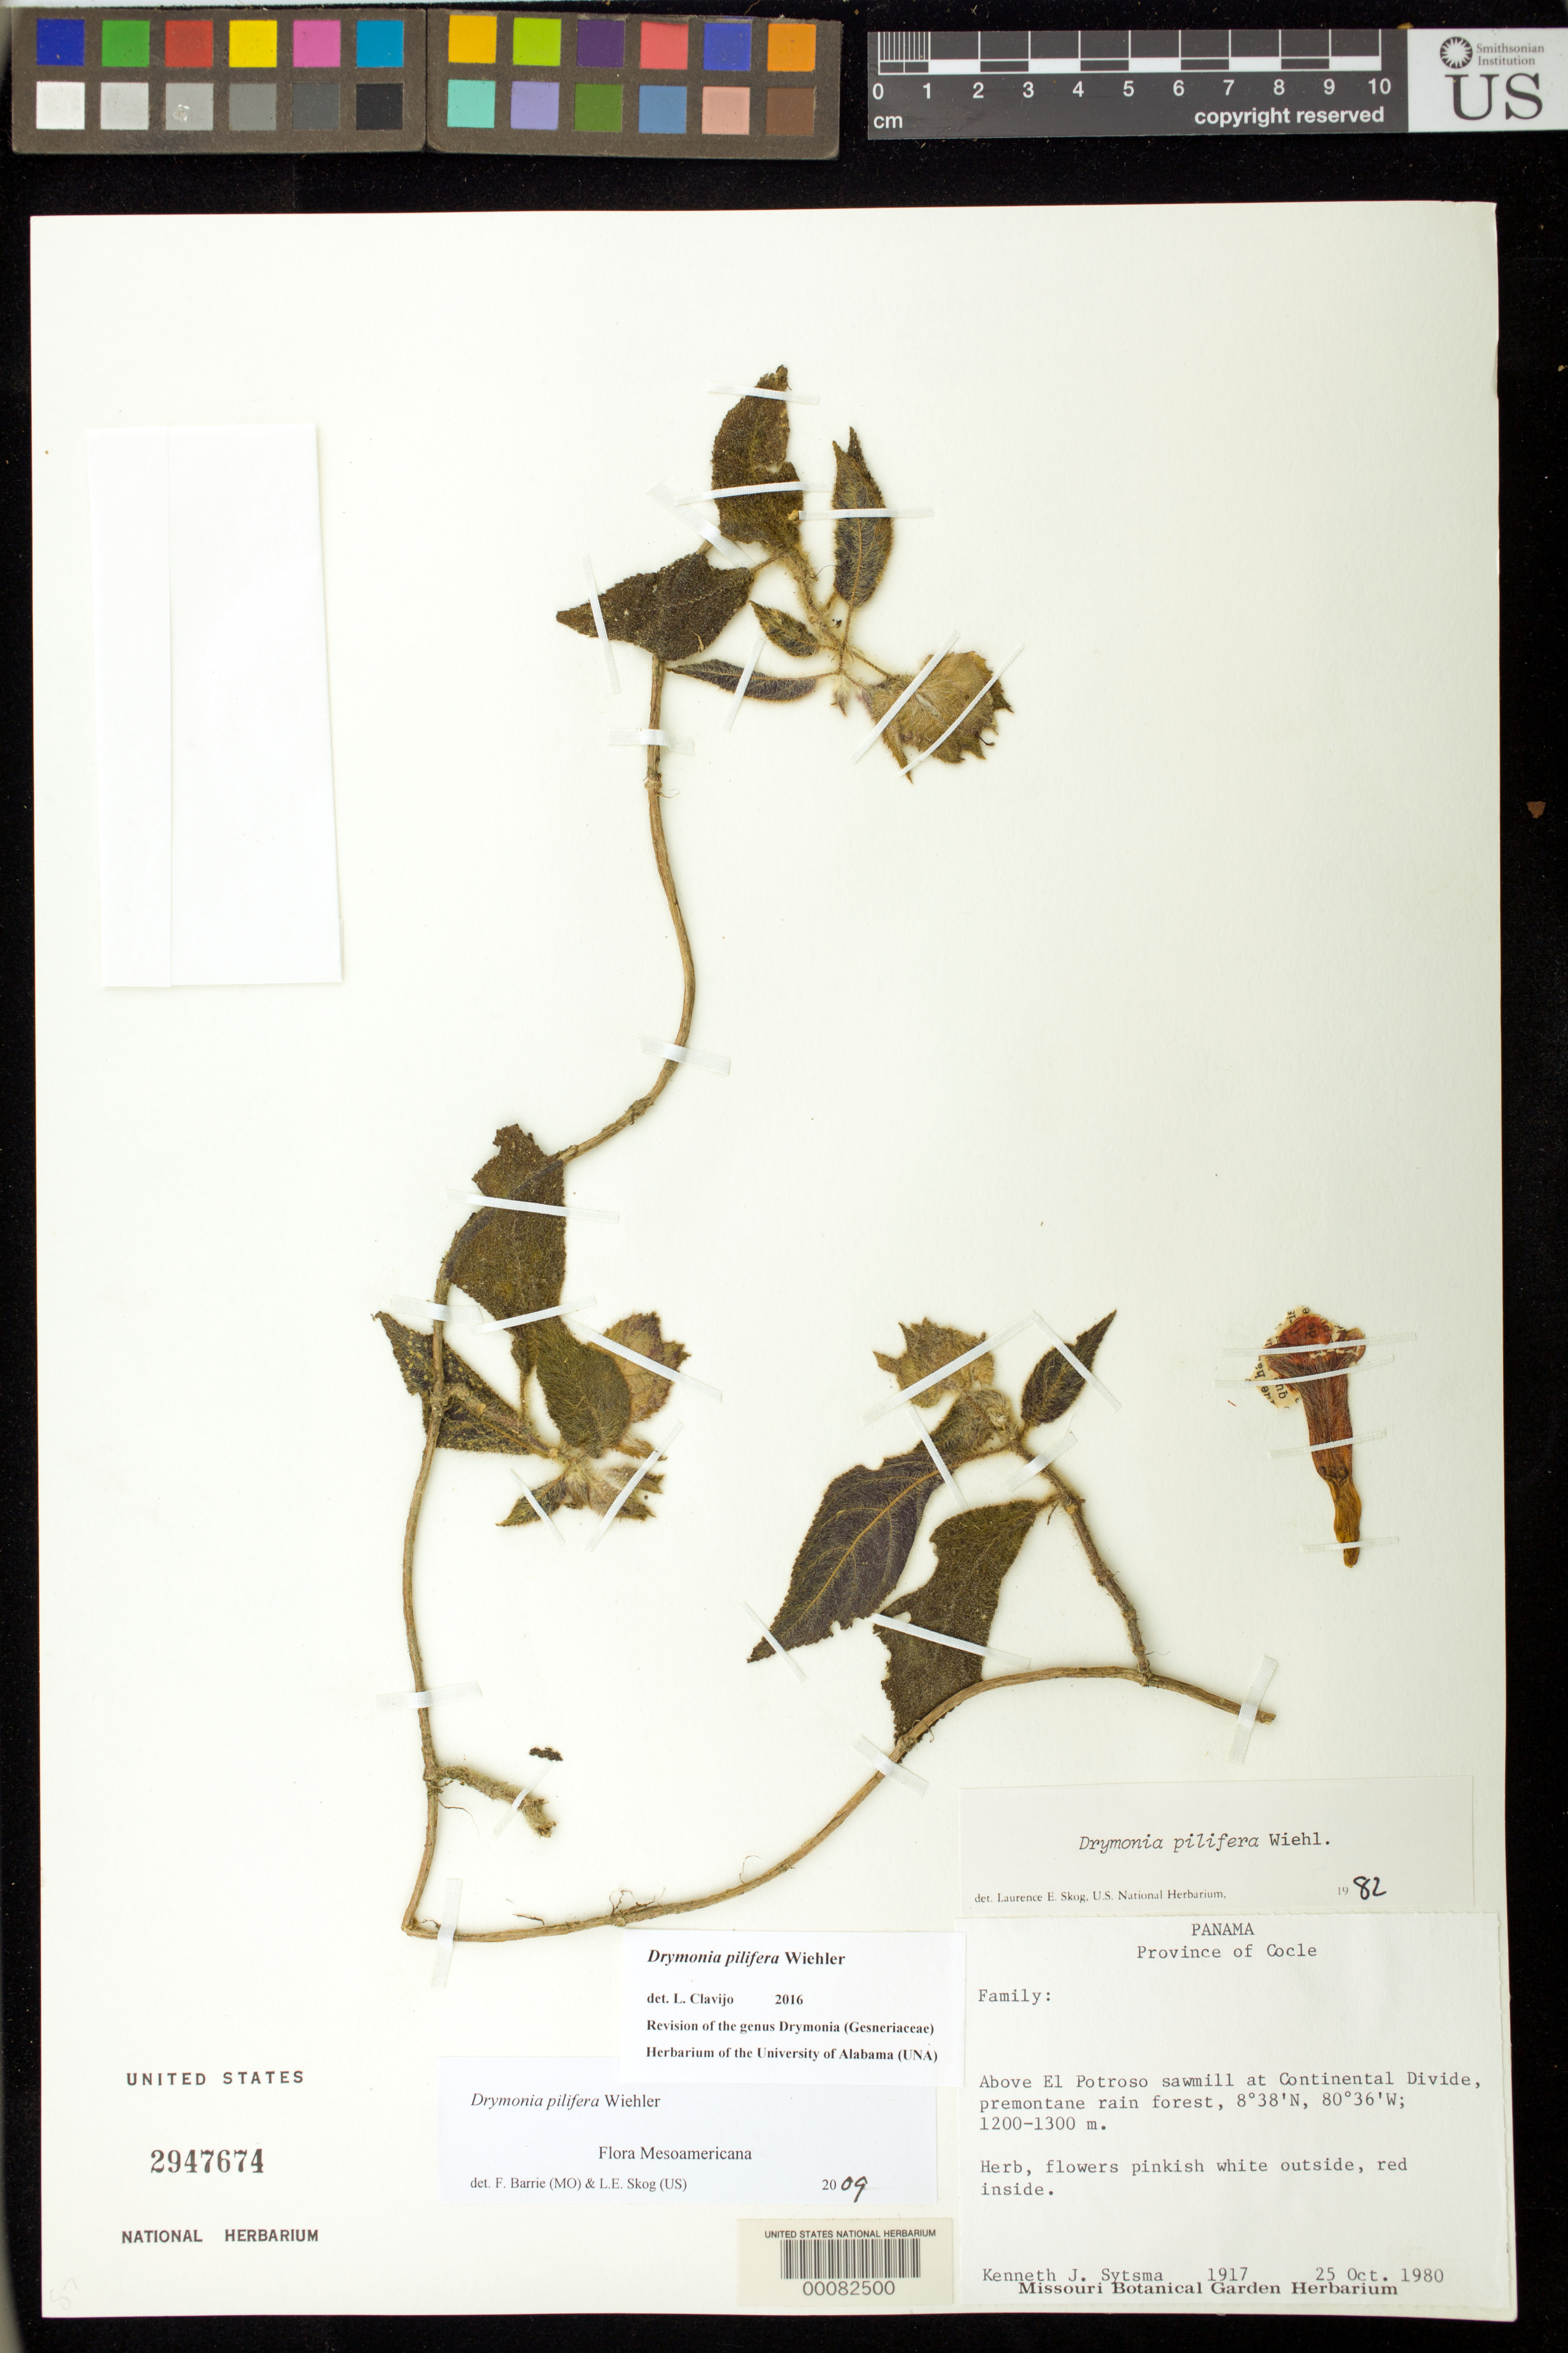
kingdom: Plantae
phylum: Tracheophyta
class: Magnoliopsida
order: Lamiales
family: Gesneriaceae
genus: Drymonia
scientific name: Drymonia pilifera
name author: Wiehler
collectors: K. J. Sytsma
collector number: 1917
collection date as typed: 25 Oct 1980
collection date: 1980-10-25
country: Panama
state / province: Coclé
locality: Above El Potroso sawmill at continental divide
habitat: Premontane rain forest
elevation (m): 1200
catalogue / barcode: US 2947674